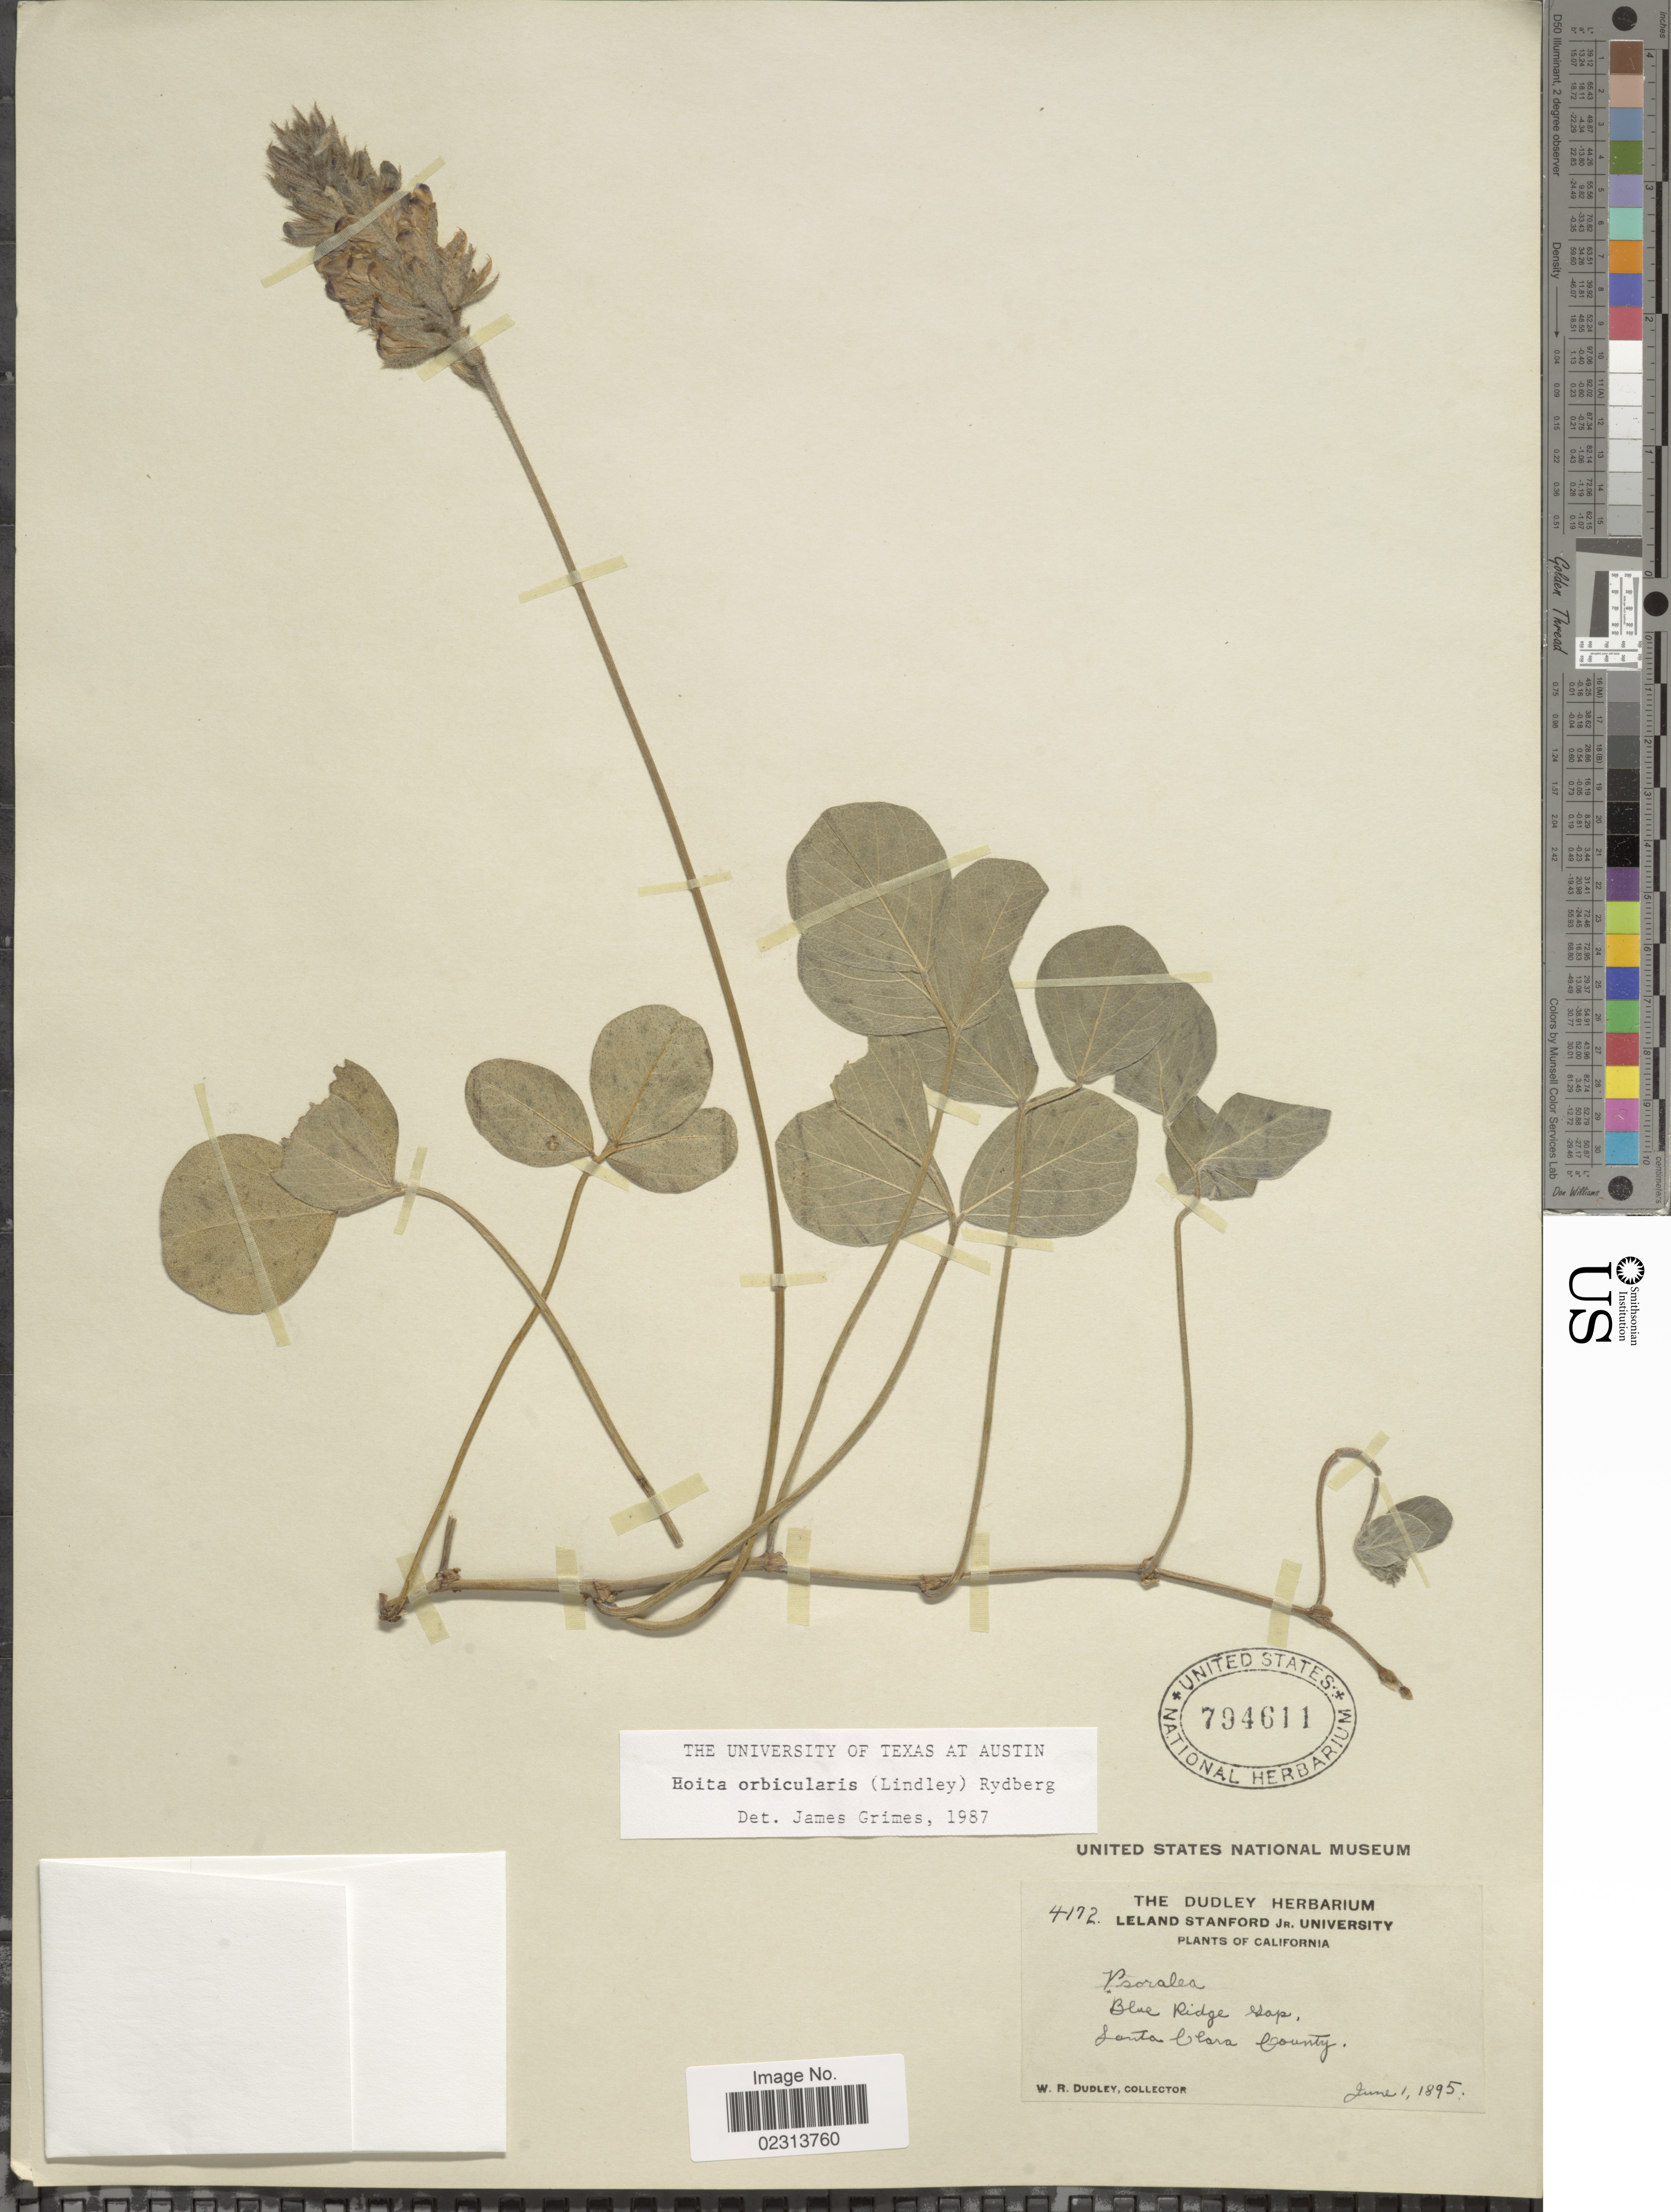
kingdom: Plantae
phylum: Tracheophyta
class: Magnoliopsida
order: Fabales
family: Fabaceae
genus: Hoita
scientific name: Hoita orbicularis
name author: (Lindl.) Rydb.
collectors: W. Dudley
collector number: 4172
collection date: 1895-06-01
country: United States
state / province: California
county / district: Santa Clara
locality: Blue Ridge Gap, Santa Clara County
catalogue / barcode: US 794611